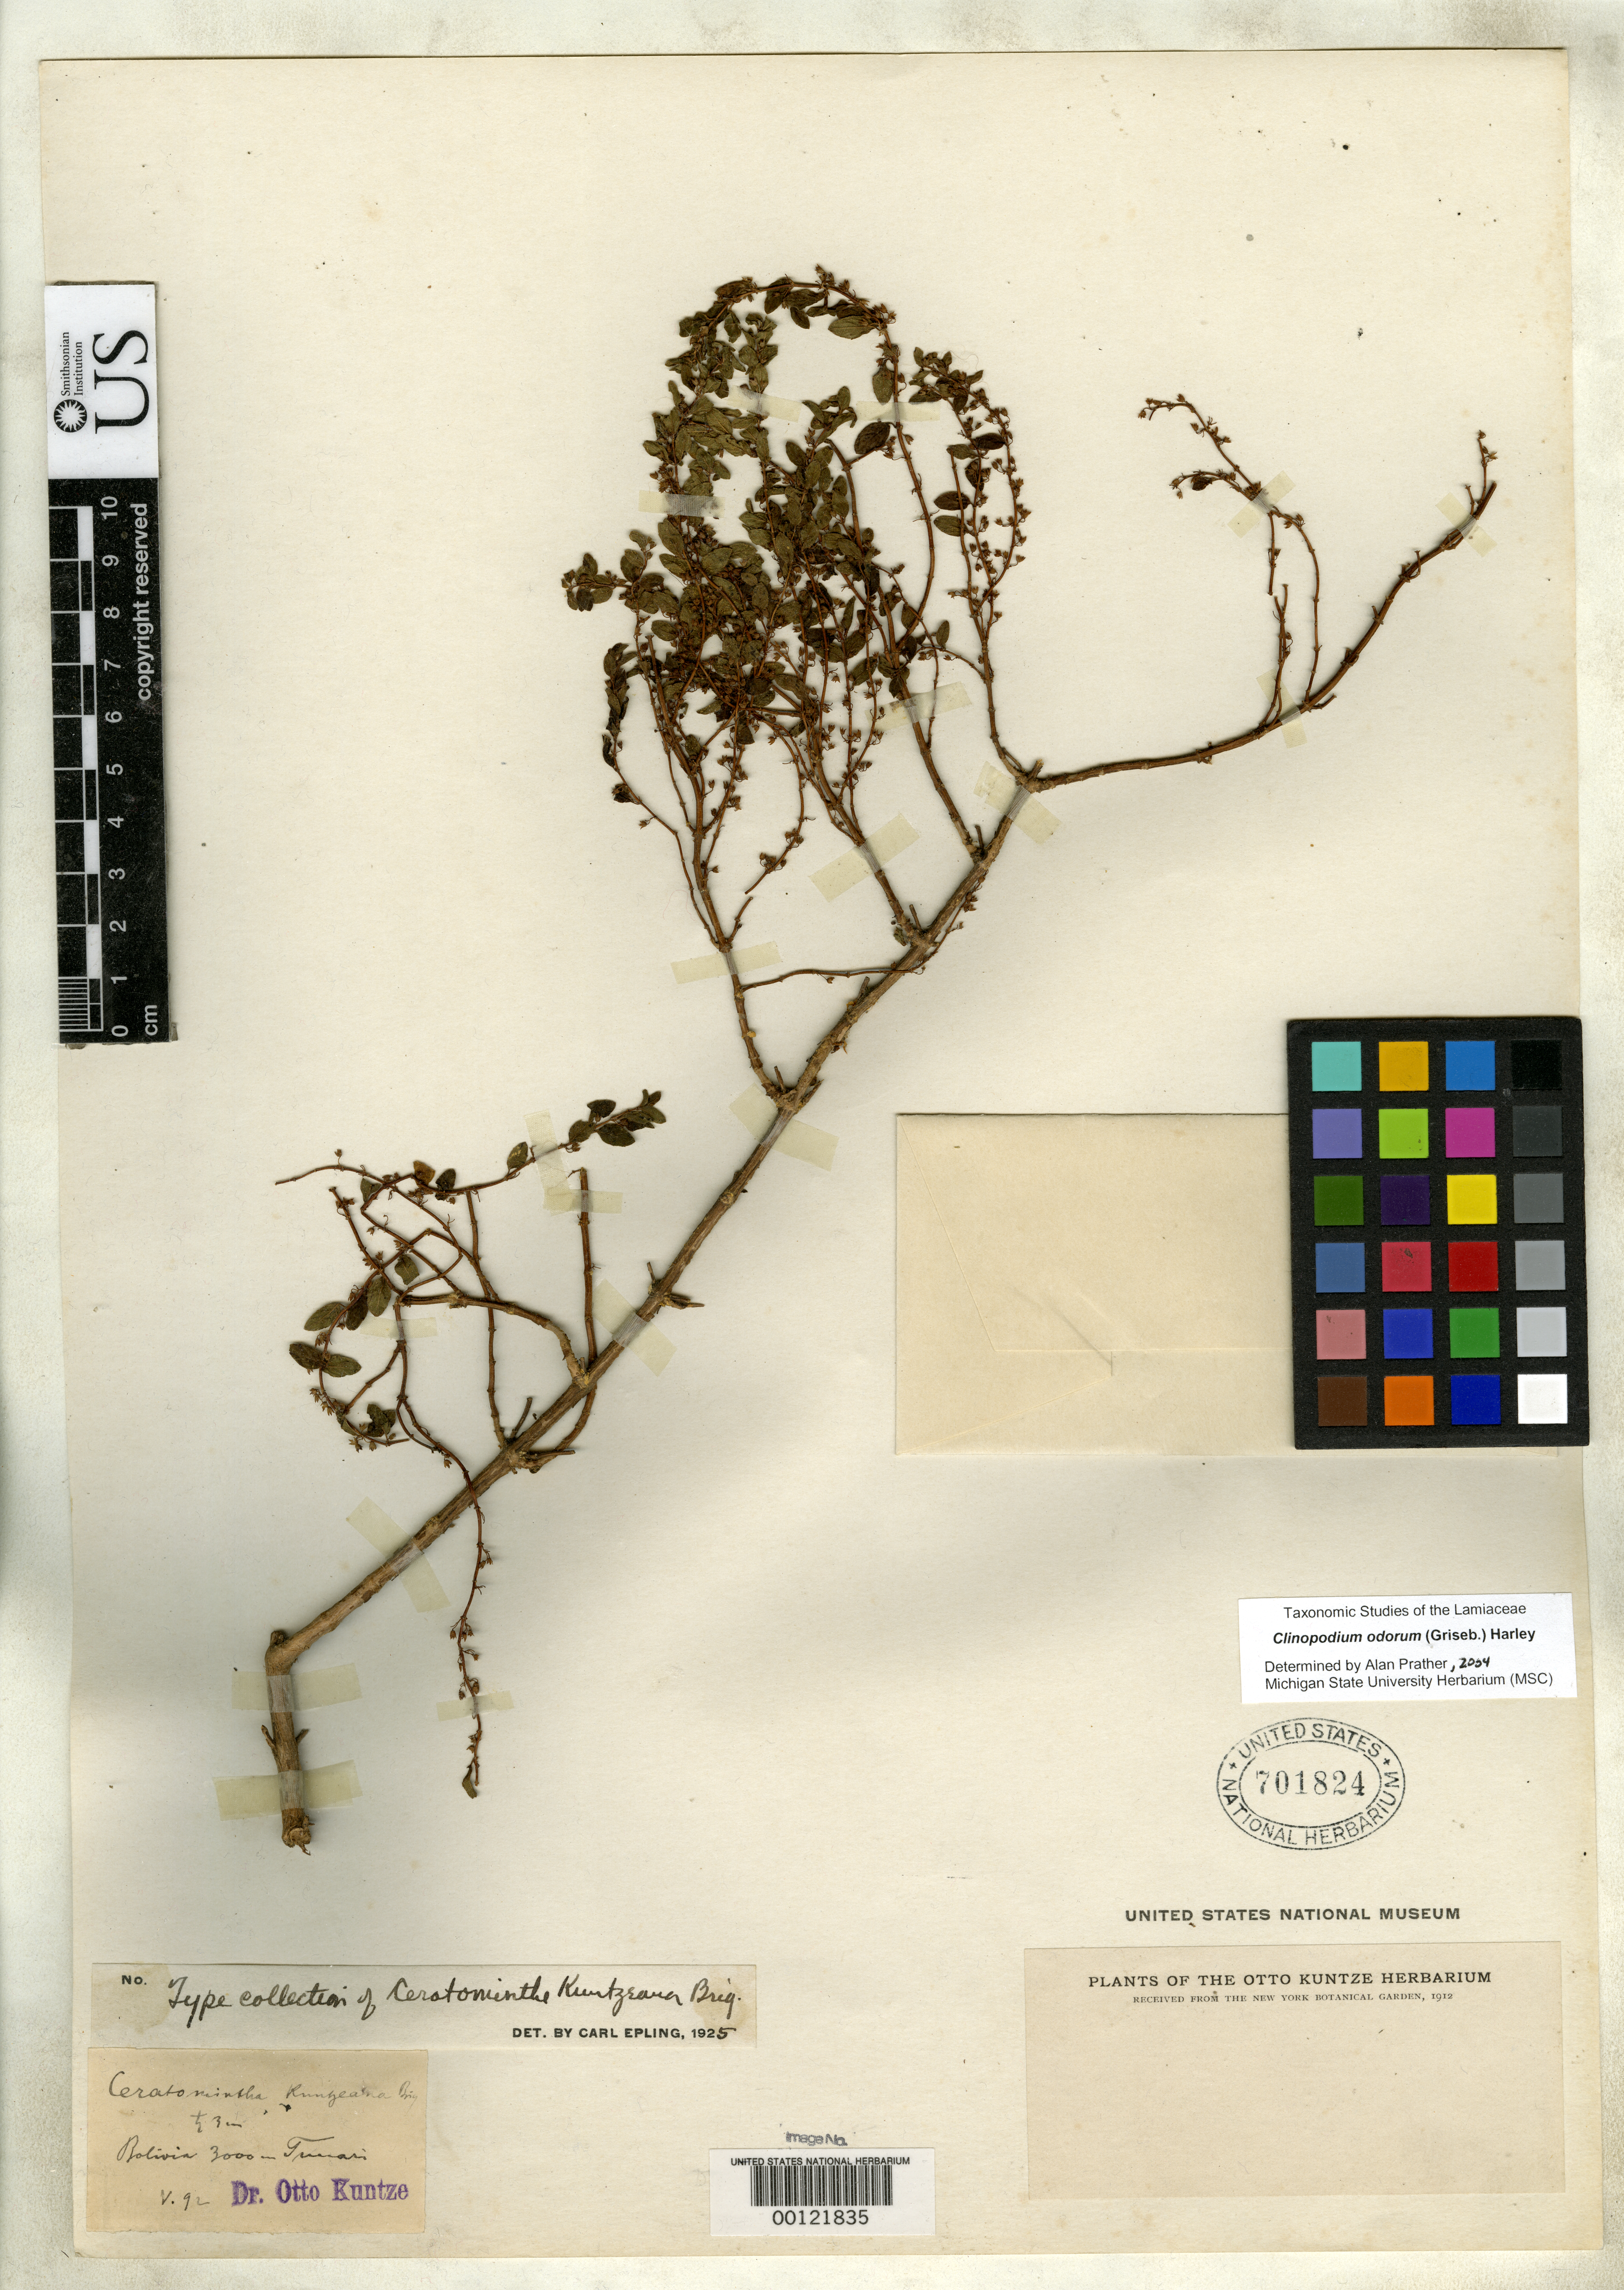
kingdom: Plantae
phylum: Tracheophyta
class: Magnoliopsida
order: Lamiales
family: Lamiaceae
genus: Ceratominthe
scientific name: Ceratominthe kuntzeana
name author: Briq.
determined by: Prather, L. A.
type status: Isotype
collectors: C.E.O. Kuntze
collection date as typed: May 1892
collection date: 1892-05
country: Bolivia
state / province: Cochabamba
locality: Tunari.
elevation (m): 3000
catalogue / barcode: US 701824